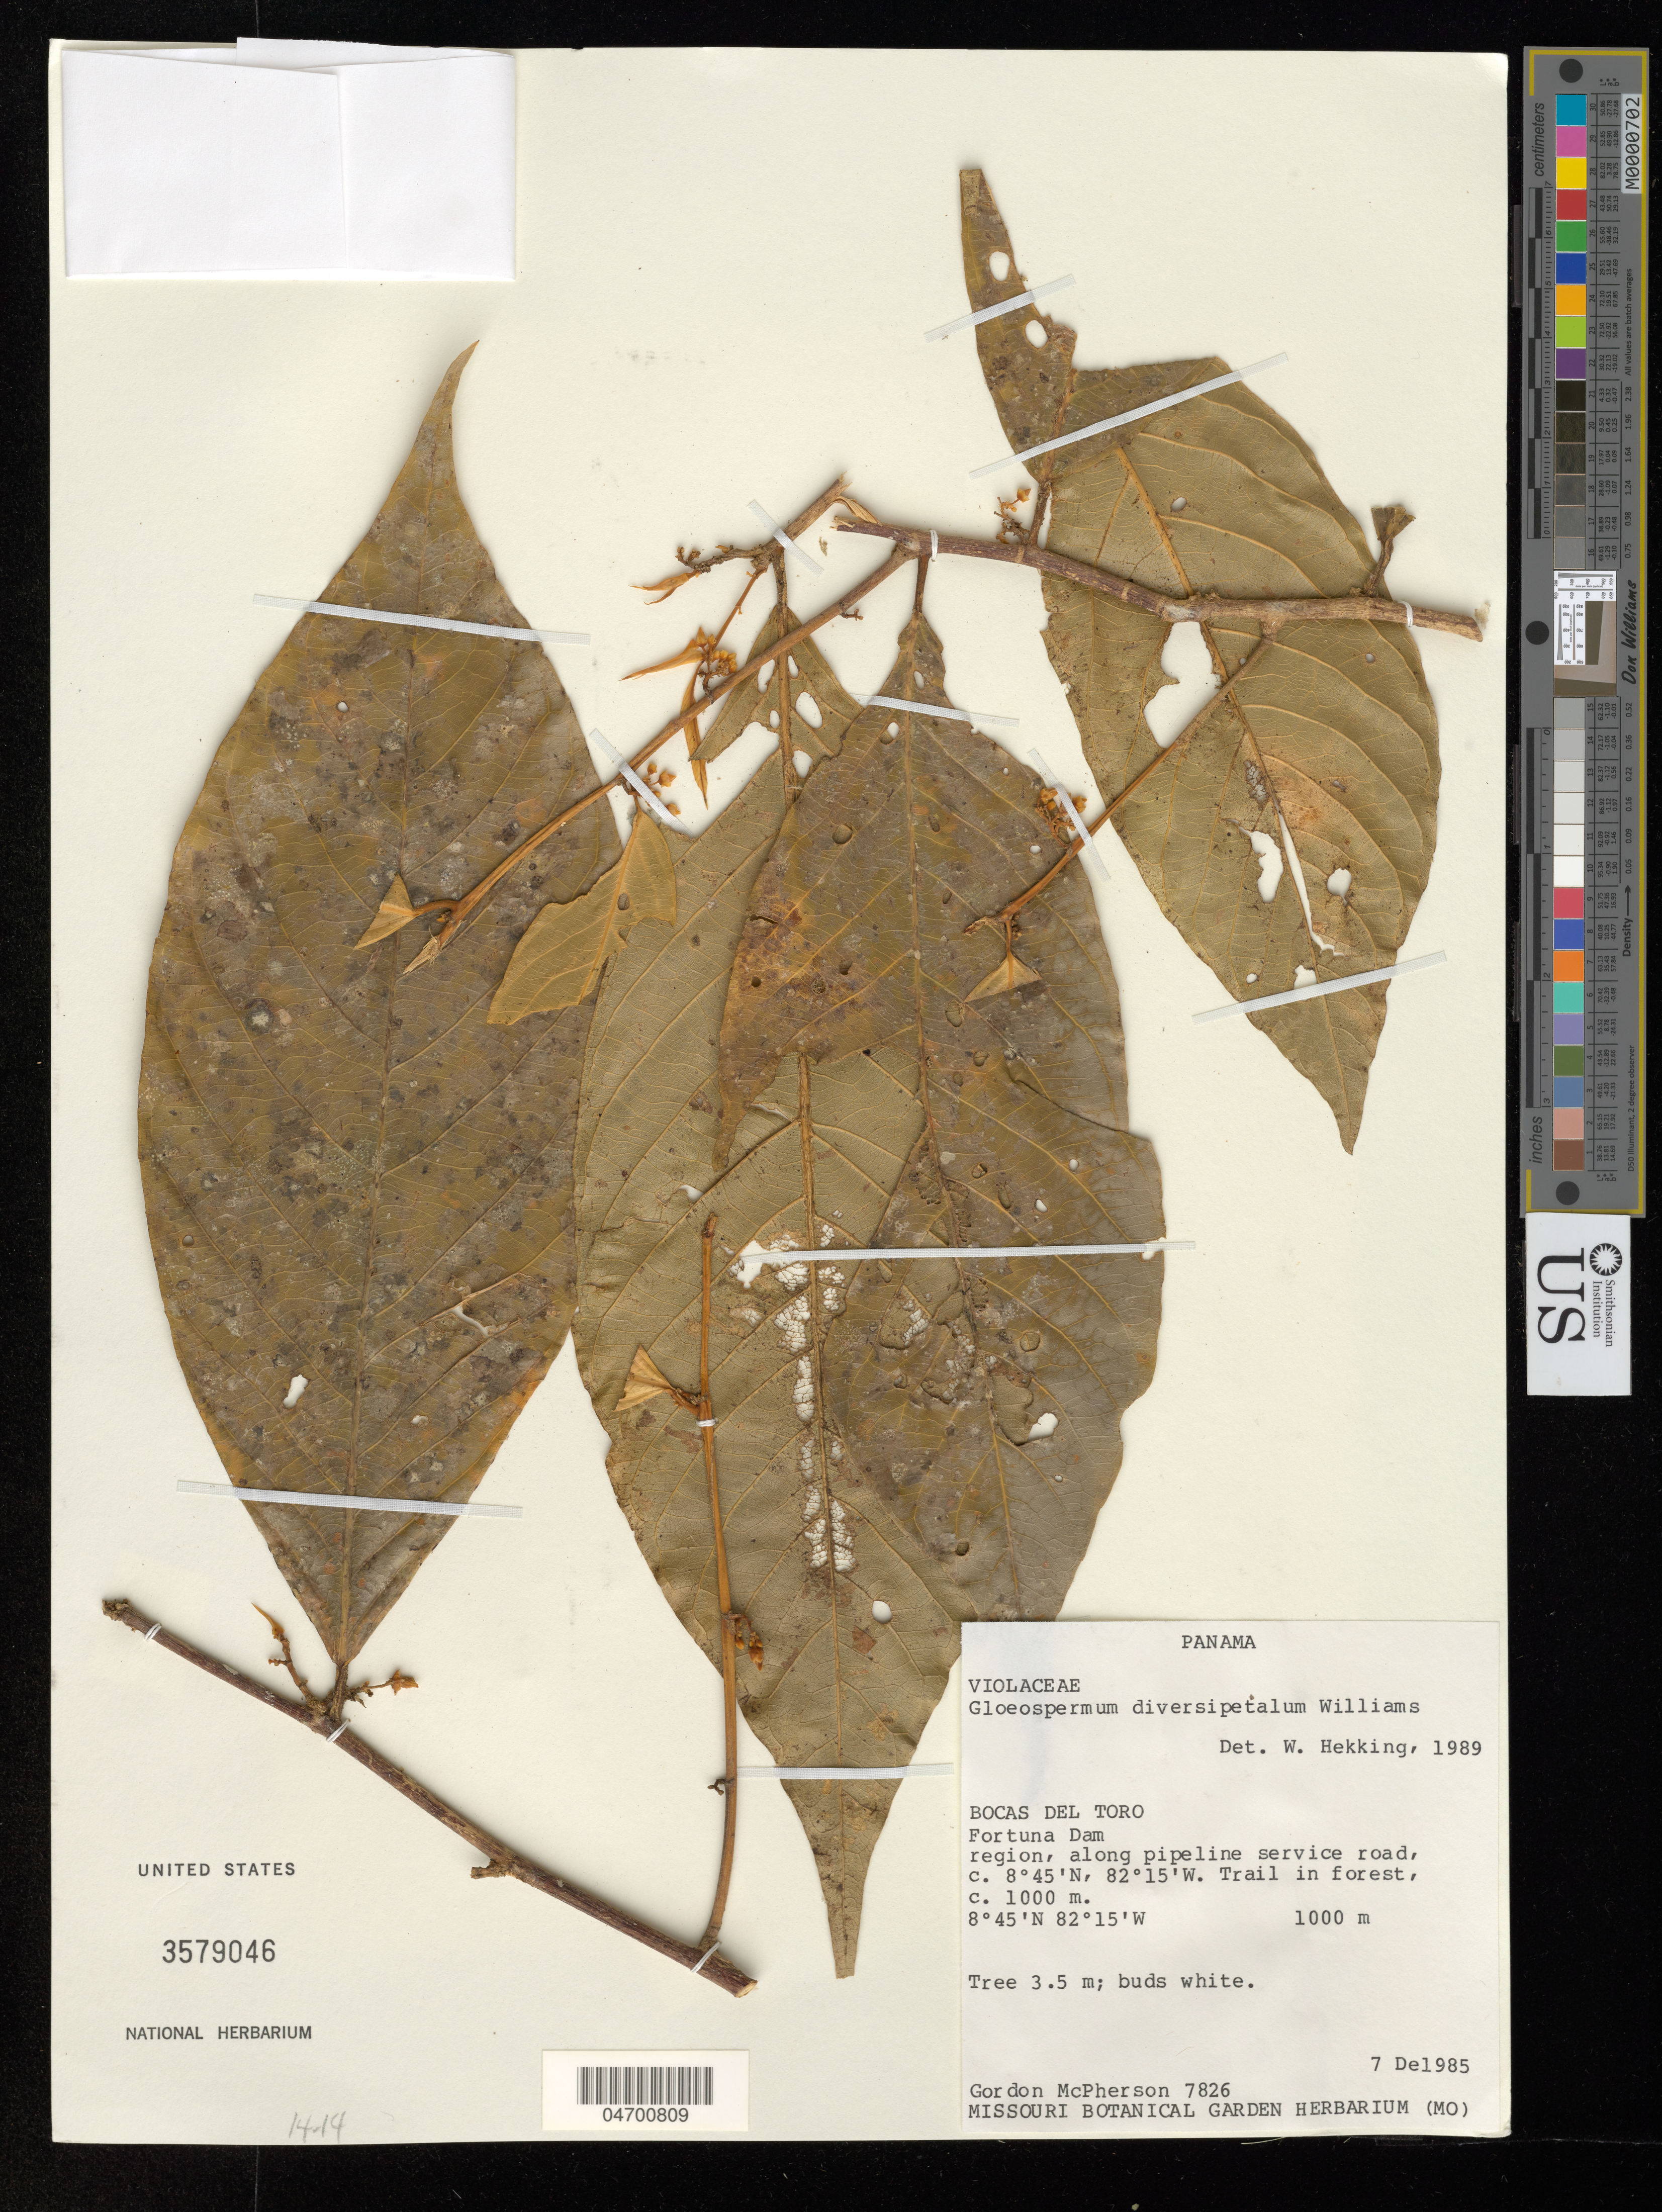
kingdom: Plantae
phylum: Tracheophyta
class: Magnoliopsida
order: Malpighiales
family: Violaceae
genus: Gloeospermum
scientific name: Gloeospermum diversipetalum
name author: L.O. Williams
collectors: G. McPherson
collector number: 7826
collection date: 1985-12-07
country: Panama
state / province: Bocas del Toro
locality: Fortuna Dam region, along pipeline service road. Trail in forest.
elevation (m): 1000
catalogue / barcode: US 3579046